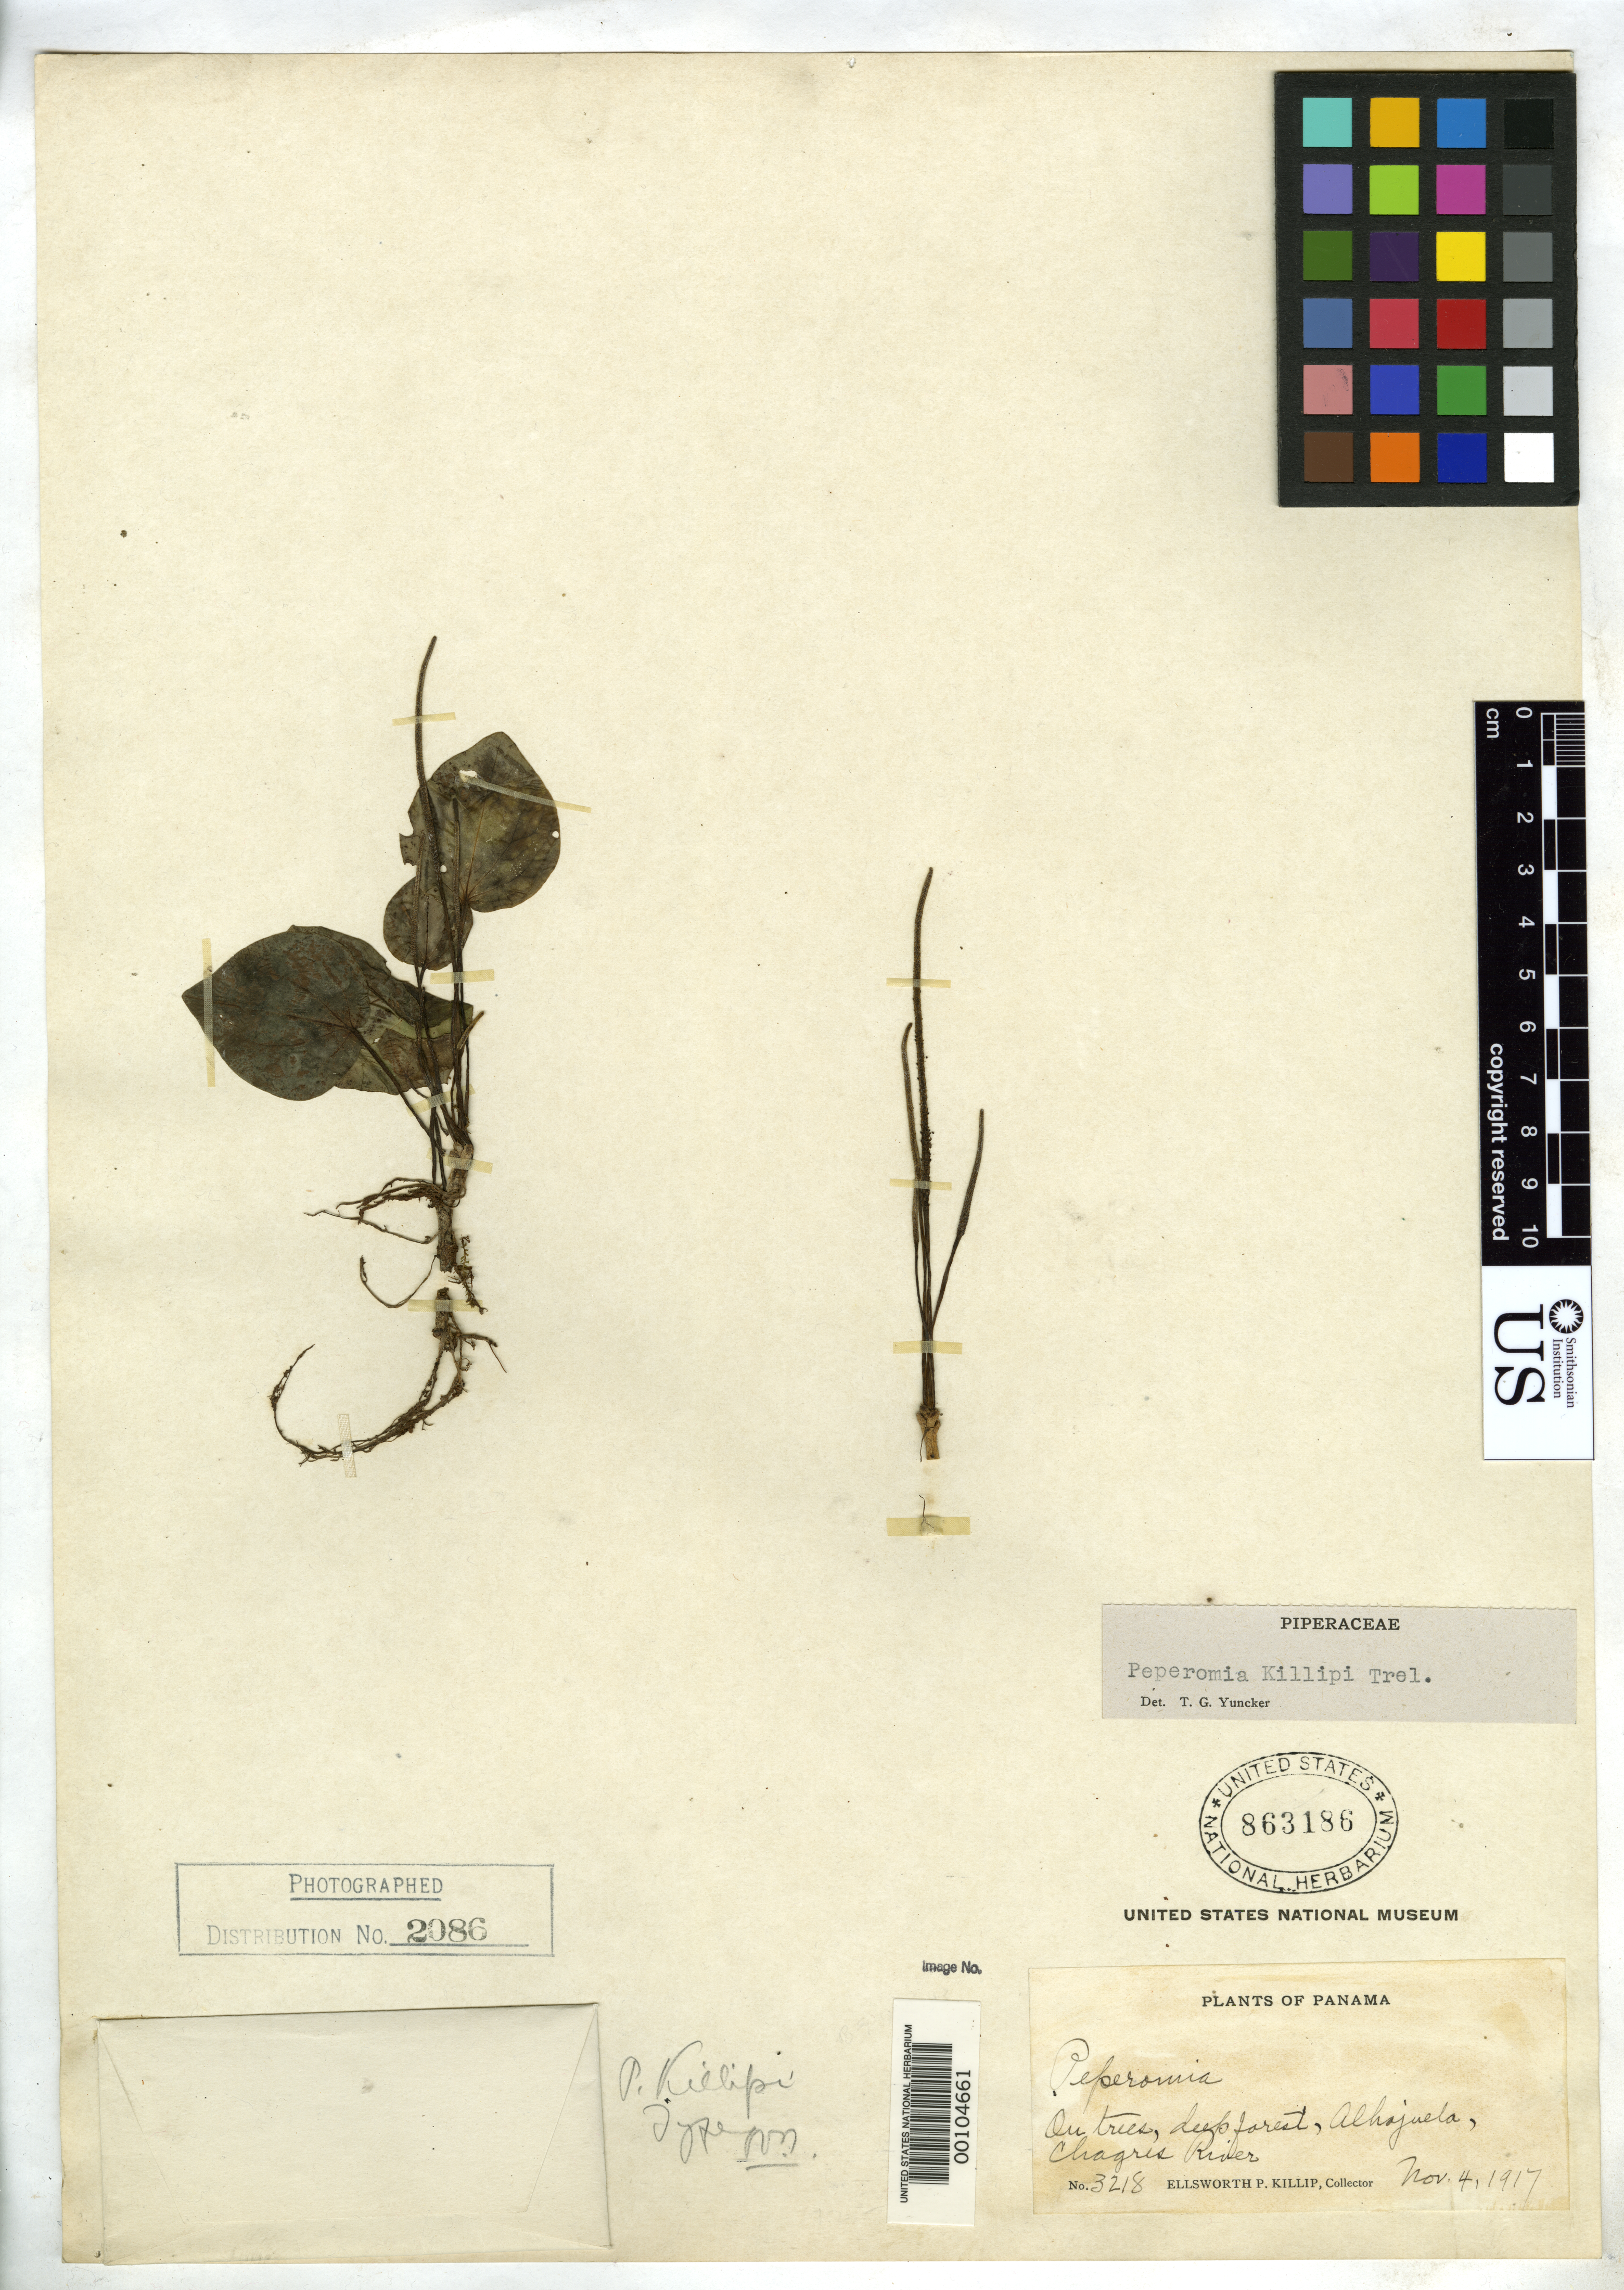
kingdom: Plantae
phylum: Tracheophyta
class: Magnoliopsida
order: Piperales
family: Piperaceae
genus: Peperomia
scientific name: Peperomia killipii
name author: Trel.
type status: Holotype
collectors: E. P. Killip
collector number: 3218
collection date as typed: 04 Nov 1917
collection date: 1917-11-04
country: Panama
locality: Chagres River, Alhajuela.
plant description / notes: Protologue: "based chiefly on extensive collections of USNH & NYBG" & Trelease annotated specimen as the "type".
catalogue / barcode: US 863186